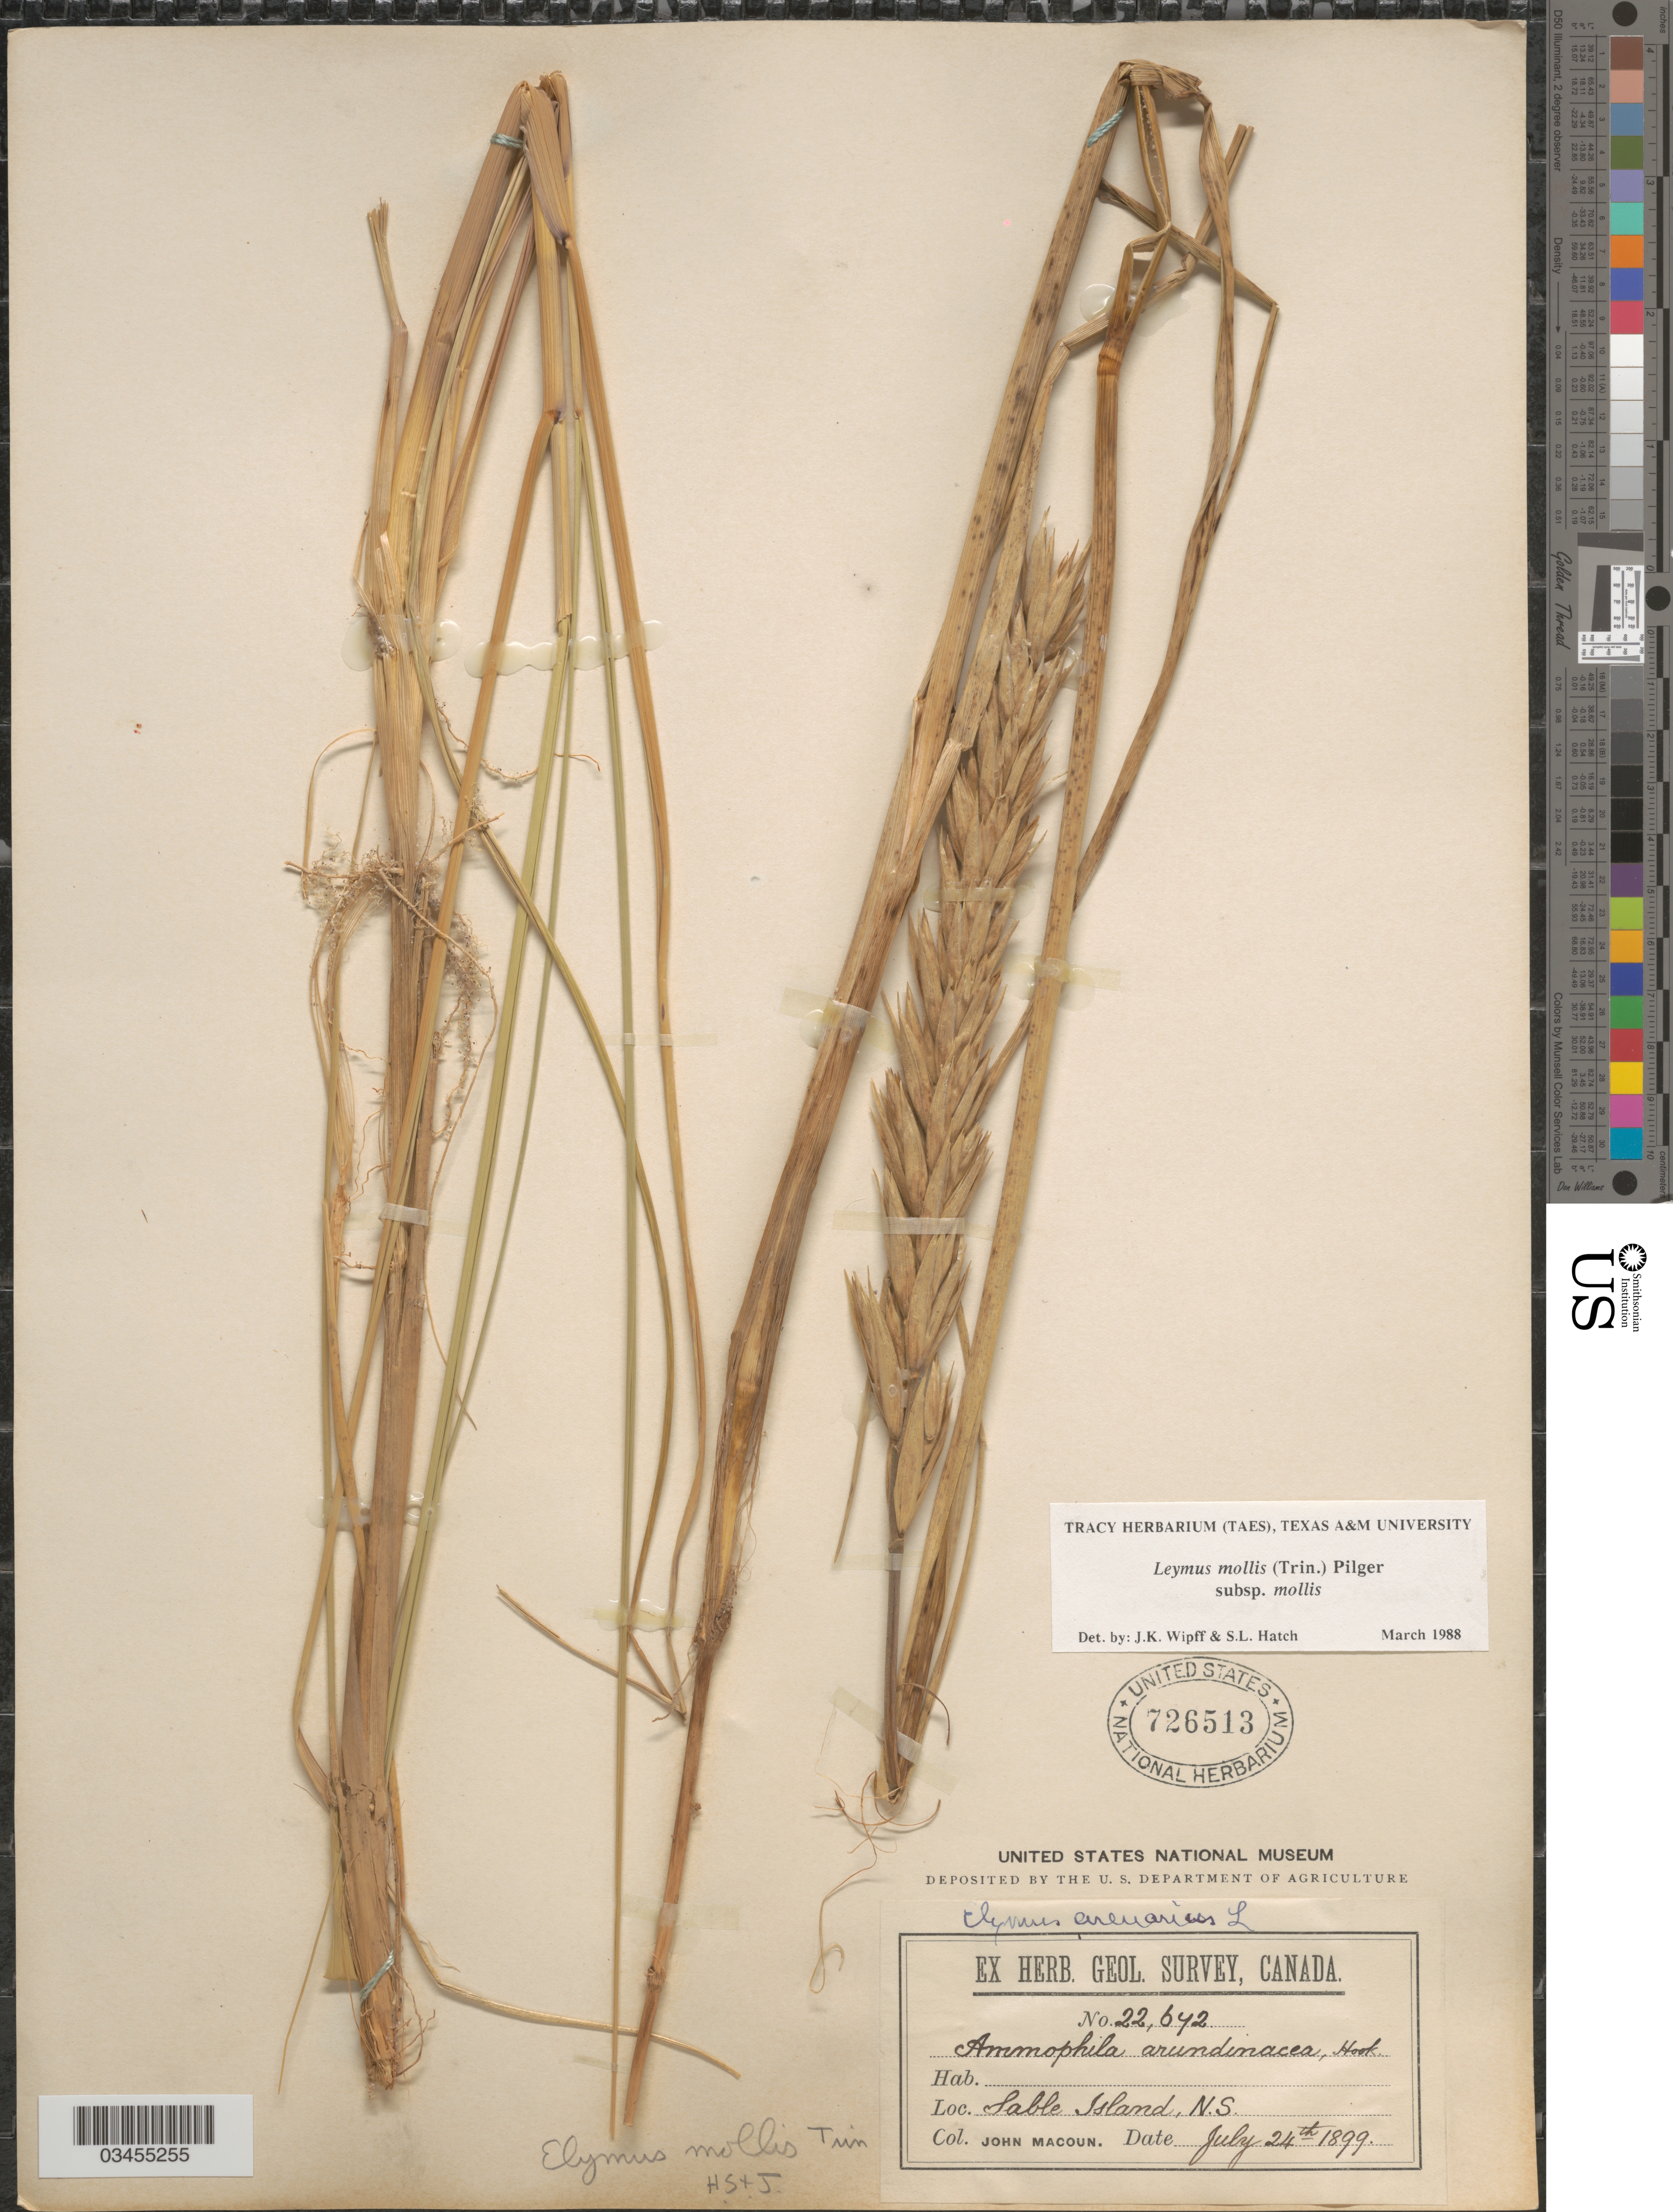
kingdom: Plantae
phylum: Tracheophyta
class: Liliopsida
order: Poales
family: Poaceae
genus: Leymus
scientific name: Leymus mollis subsp. mollis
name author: (Trin.) Pilg.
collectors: J. Macoun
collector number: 22642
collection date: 1899-07-24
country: Canada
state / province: Nova Scotia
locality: Geol. Survey, Canada. Sable Island, N.S.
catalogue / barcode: US 726513